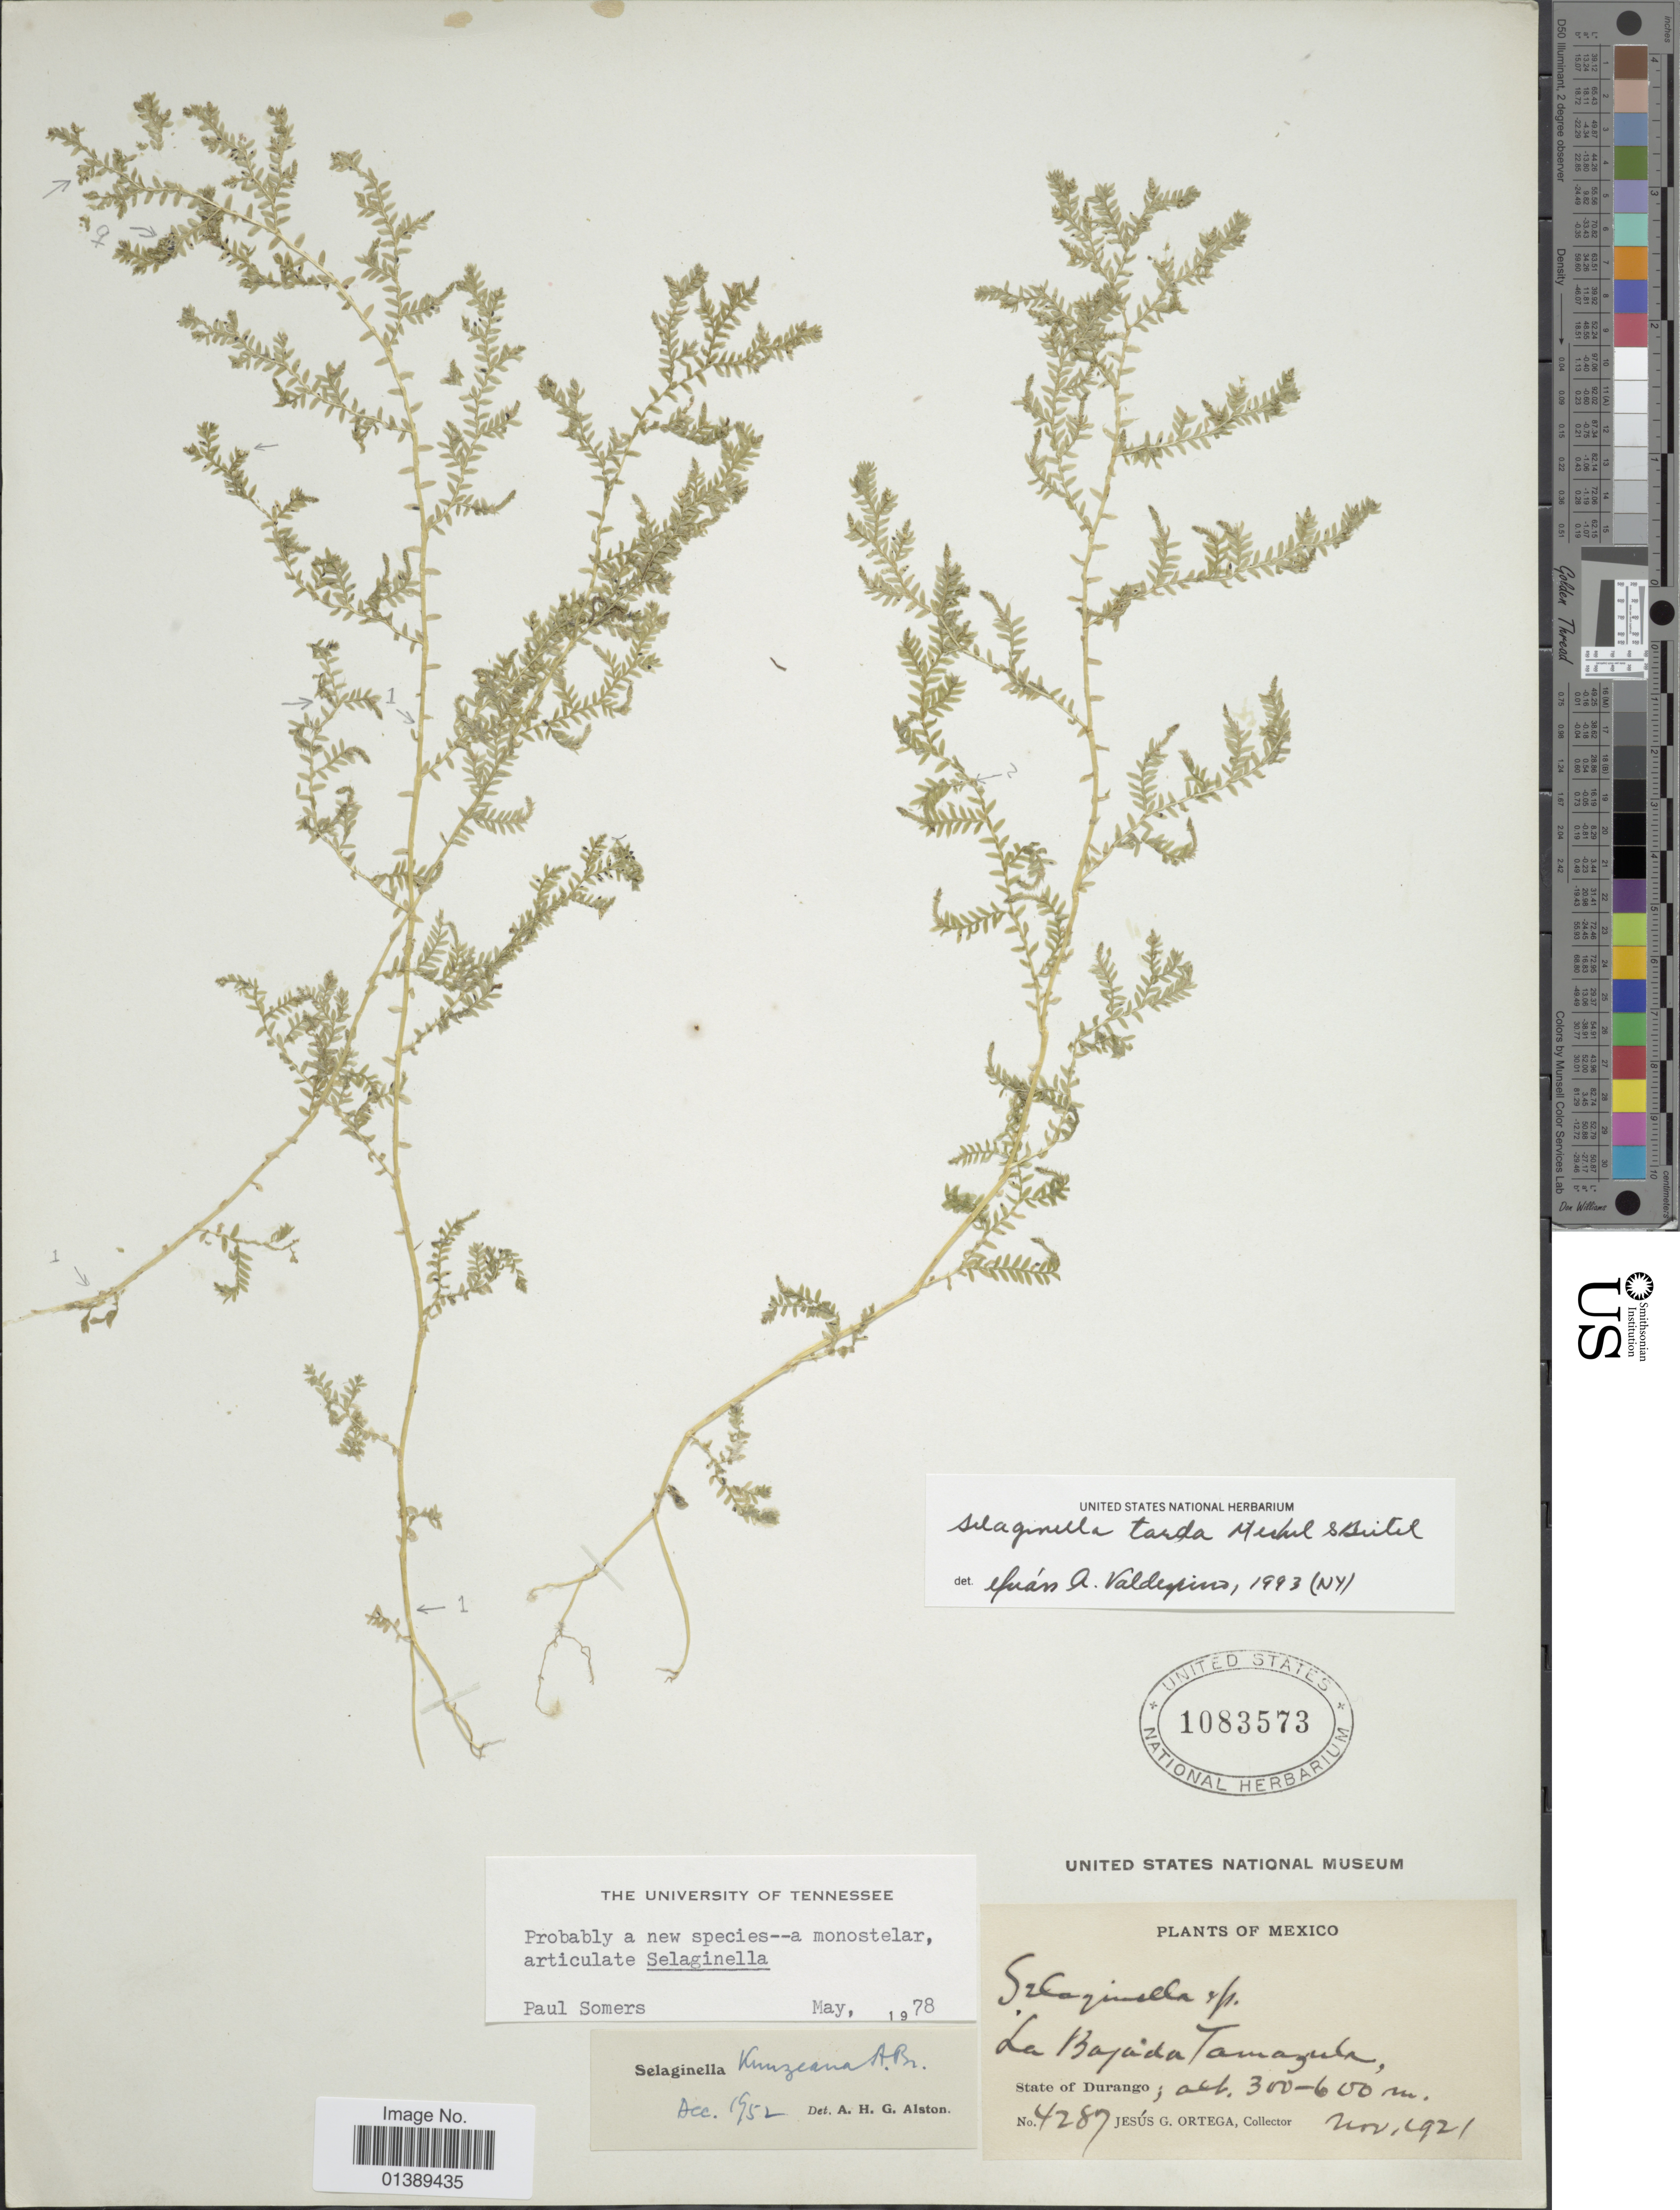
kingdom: Plantae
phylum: Tracheophyta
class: Lycopodiopsida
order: Selaginellales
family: Selaginellaceae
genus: Selaginella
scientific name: Selaginella tarda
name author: Mickel & Beitel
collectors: J. Ortega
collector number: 4287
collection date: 1921-11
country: Mexico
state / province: Durango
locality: La Bajada Tamazula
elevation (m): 300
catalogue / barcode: US 1083573